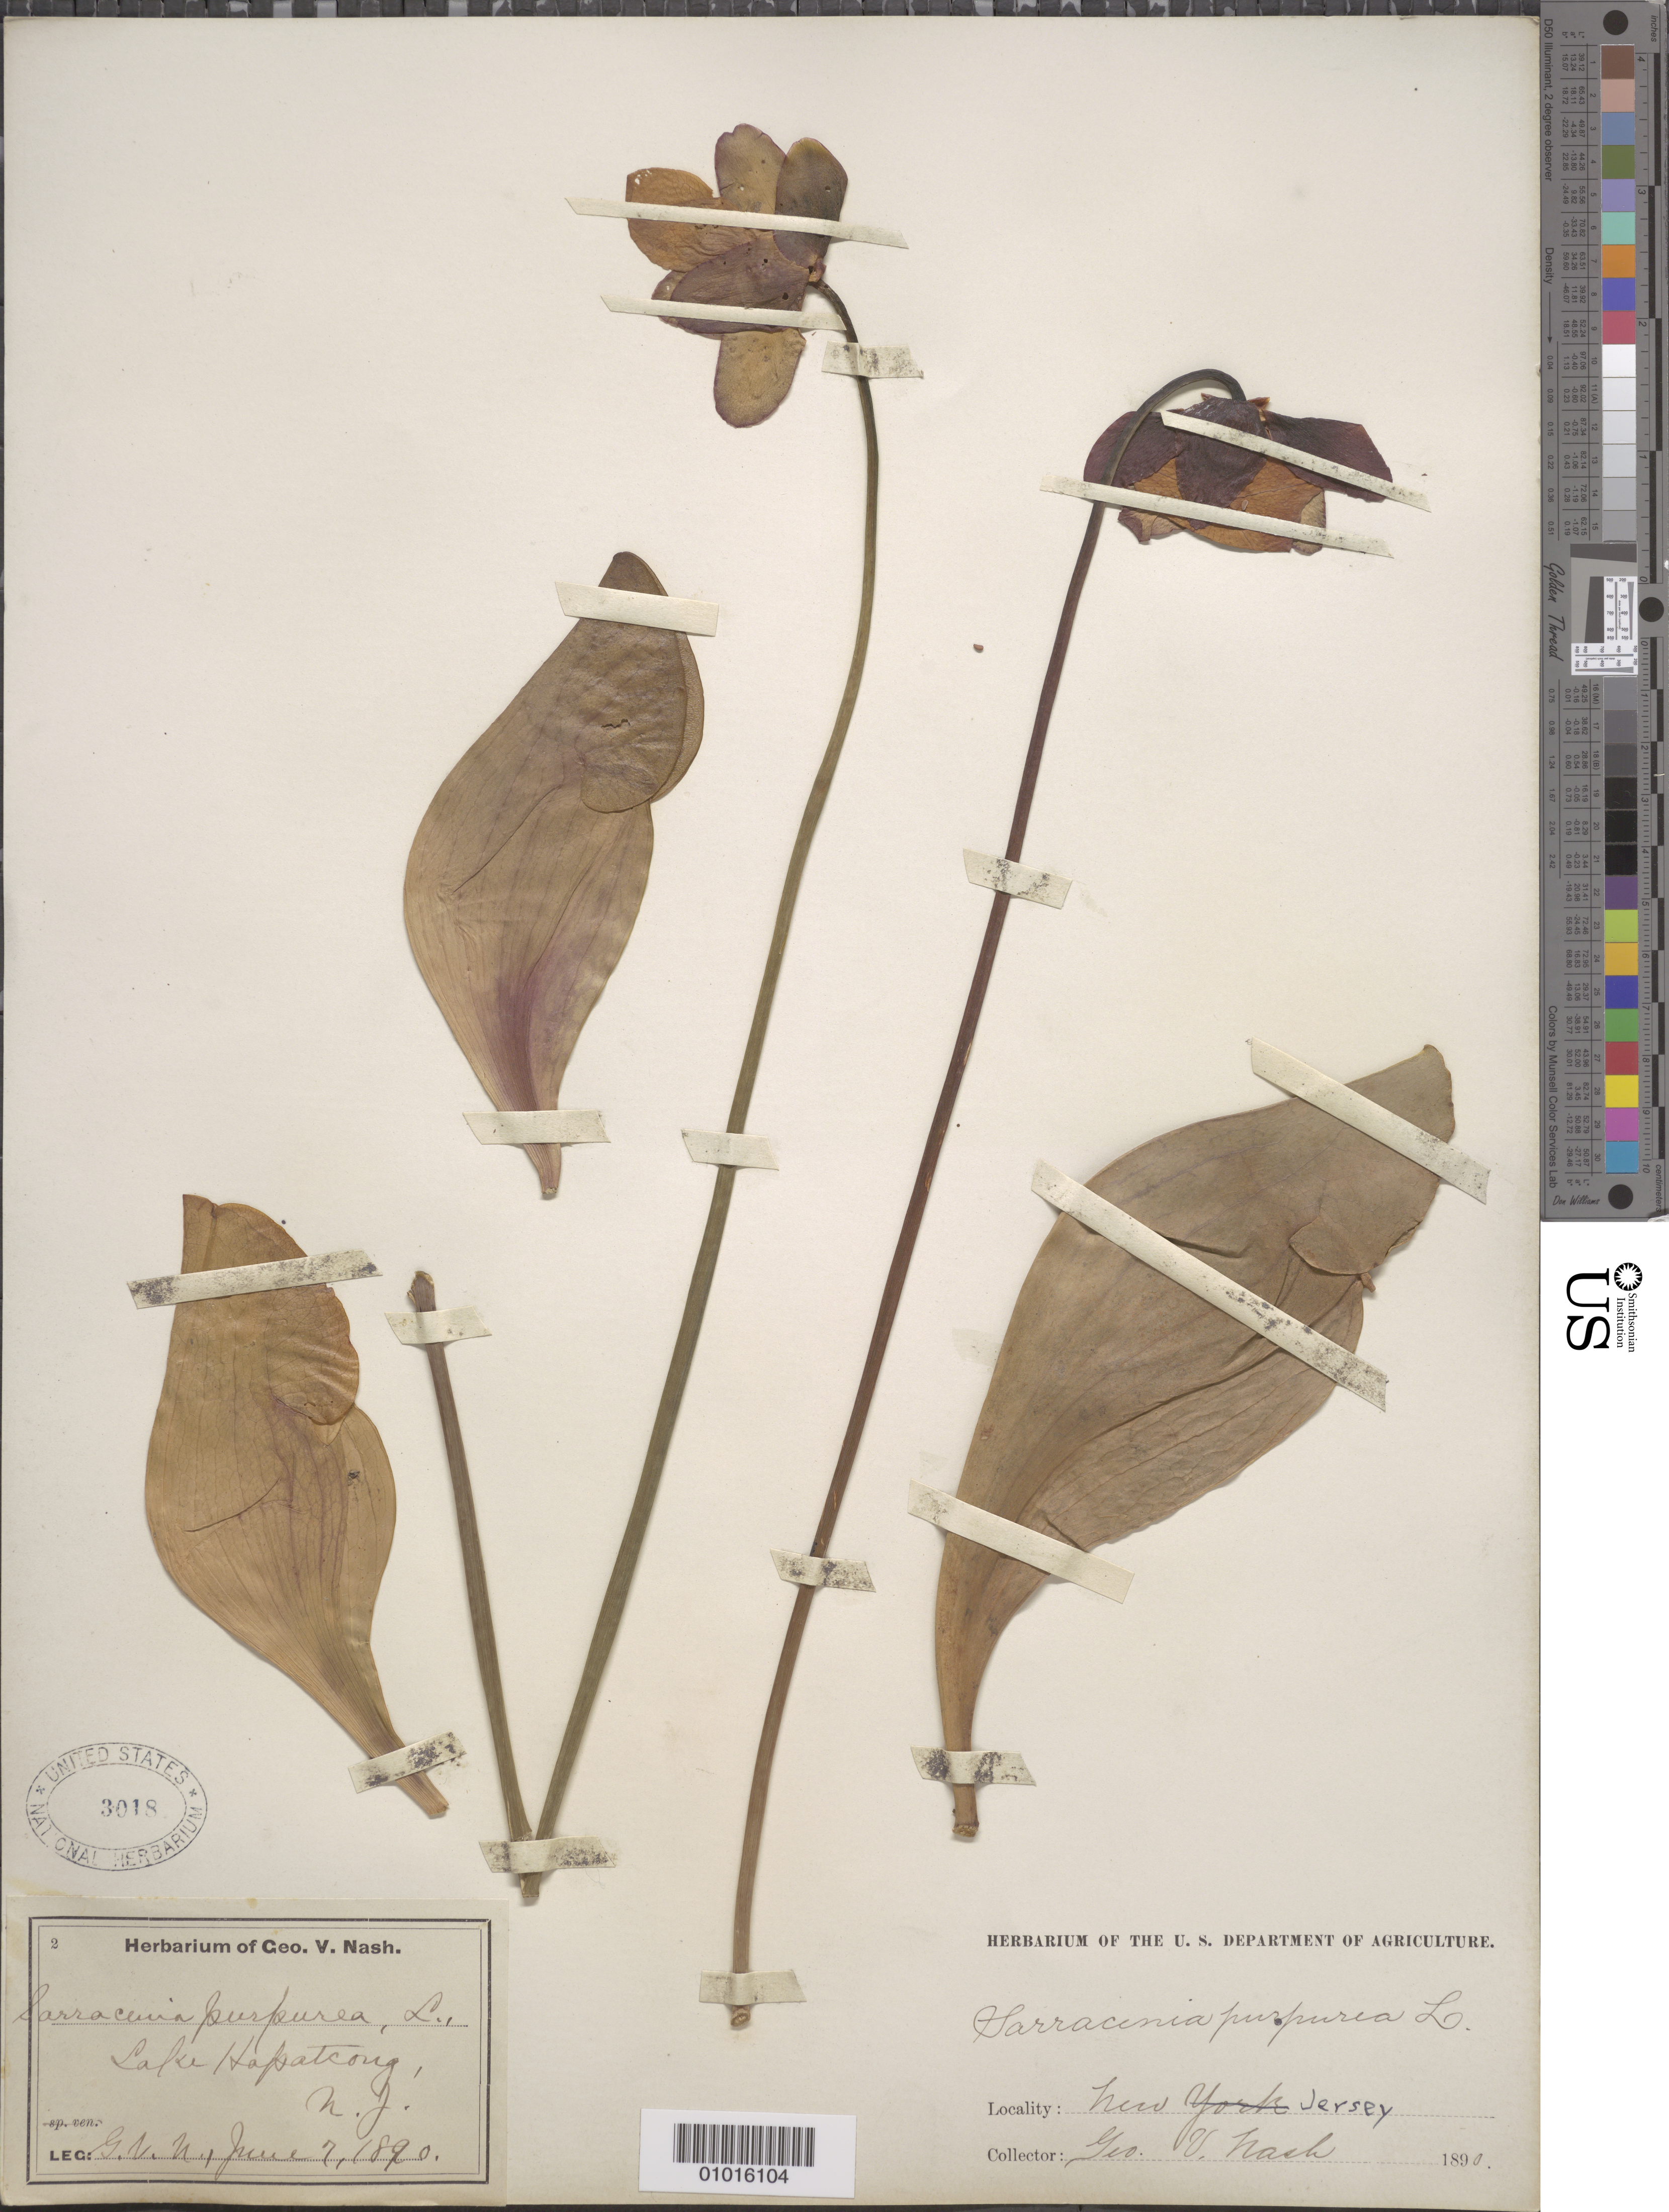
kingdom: Plantae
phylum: Tracheophyta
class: Magnoliopsida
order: Ericales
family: Sarraceniaceae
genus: Sarracenia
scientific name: Sarracenia purpurea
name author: L.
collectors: G. V. Nash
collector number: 2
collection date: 1890-06-07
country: United States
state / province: New Jersey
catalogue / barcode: US 3018